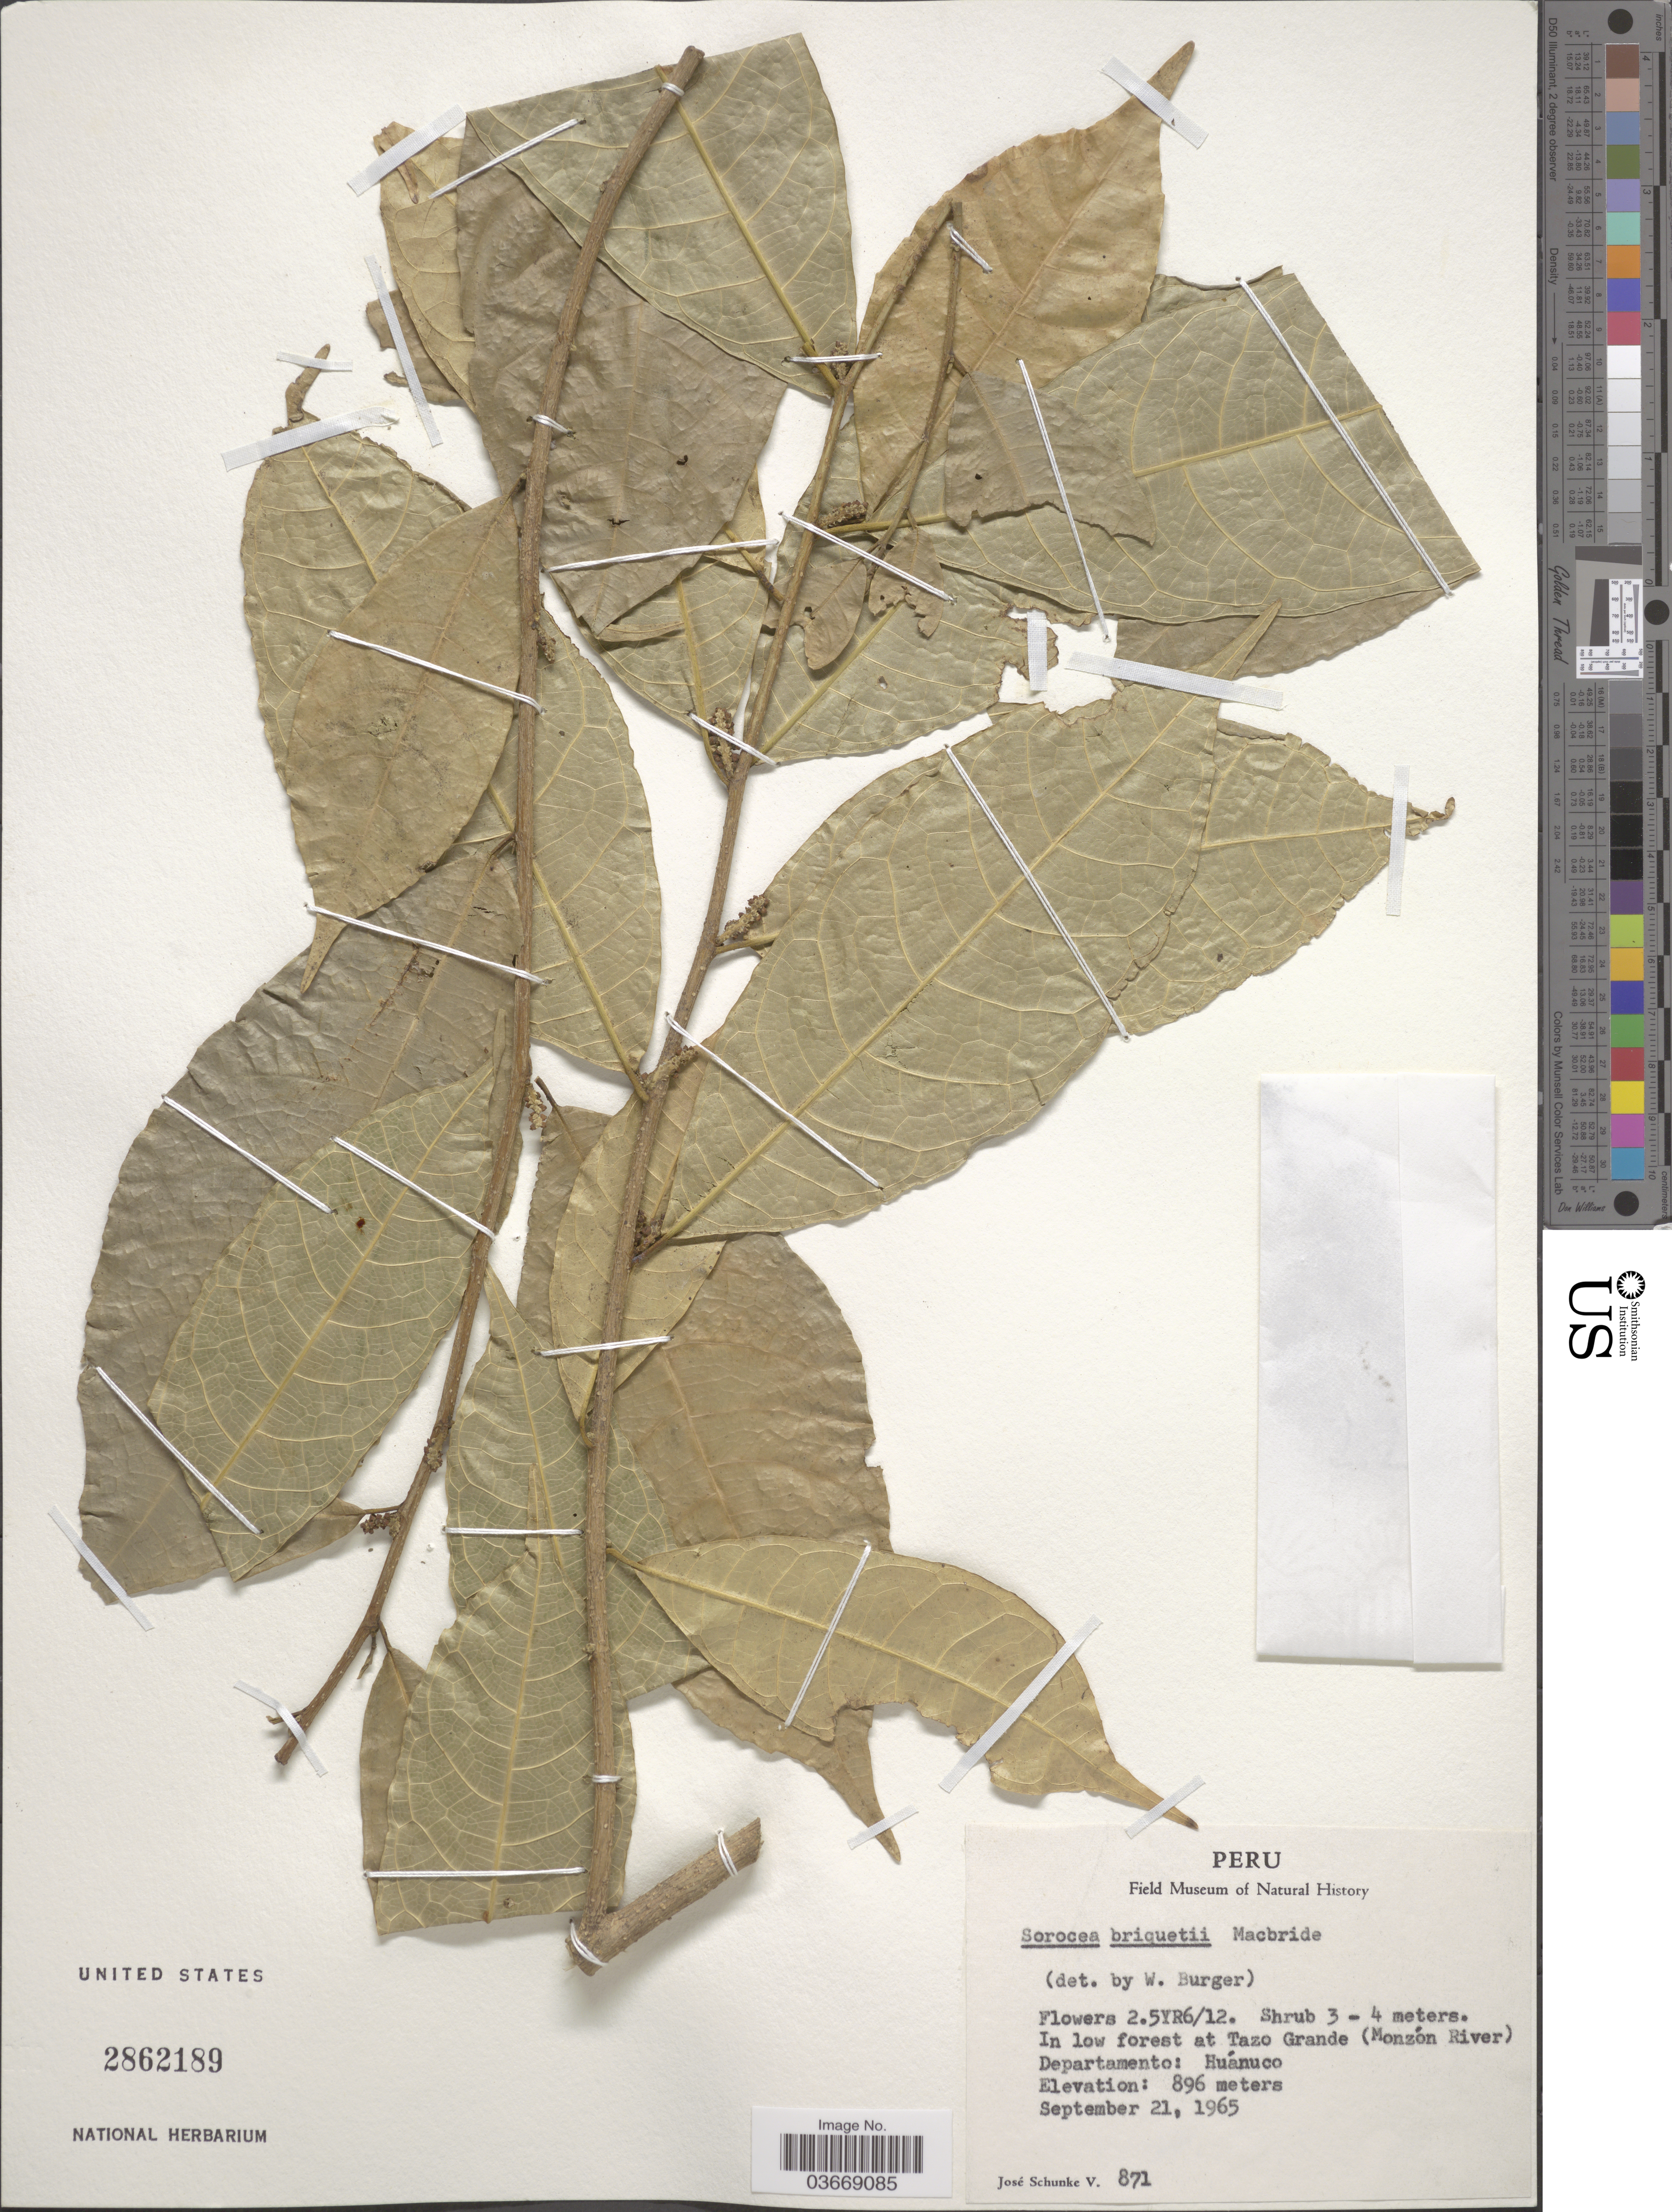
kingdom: Plantae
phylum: Tracheophyta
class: Magnoliopsida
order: Rosales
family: Moraceae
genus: Sorocea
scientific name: Sorocea briquetii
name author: J.F. Macbr.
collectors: J. Schunke Vigo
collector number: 871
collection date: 1965-09-21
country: Peru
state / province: Huánuco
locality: In low forest at Tazo Grande (Monzón River). Departamento: Huánuco.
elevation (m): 896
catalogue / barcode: US 2862189